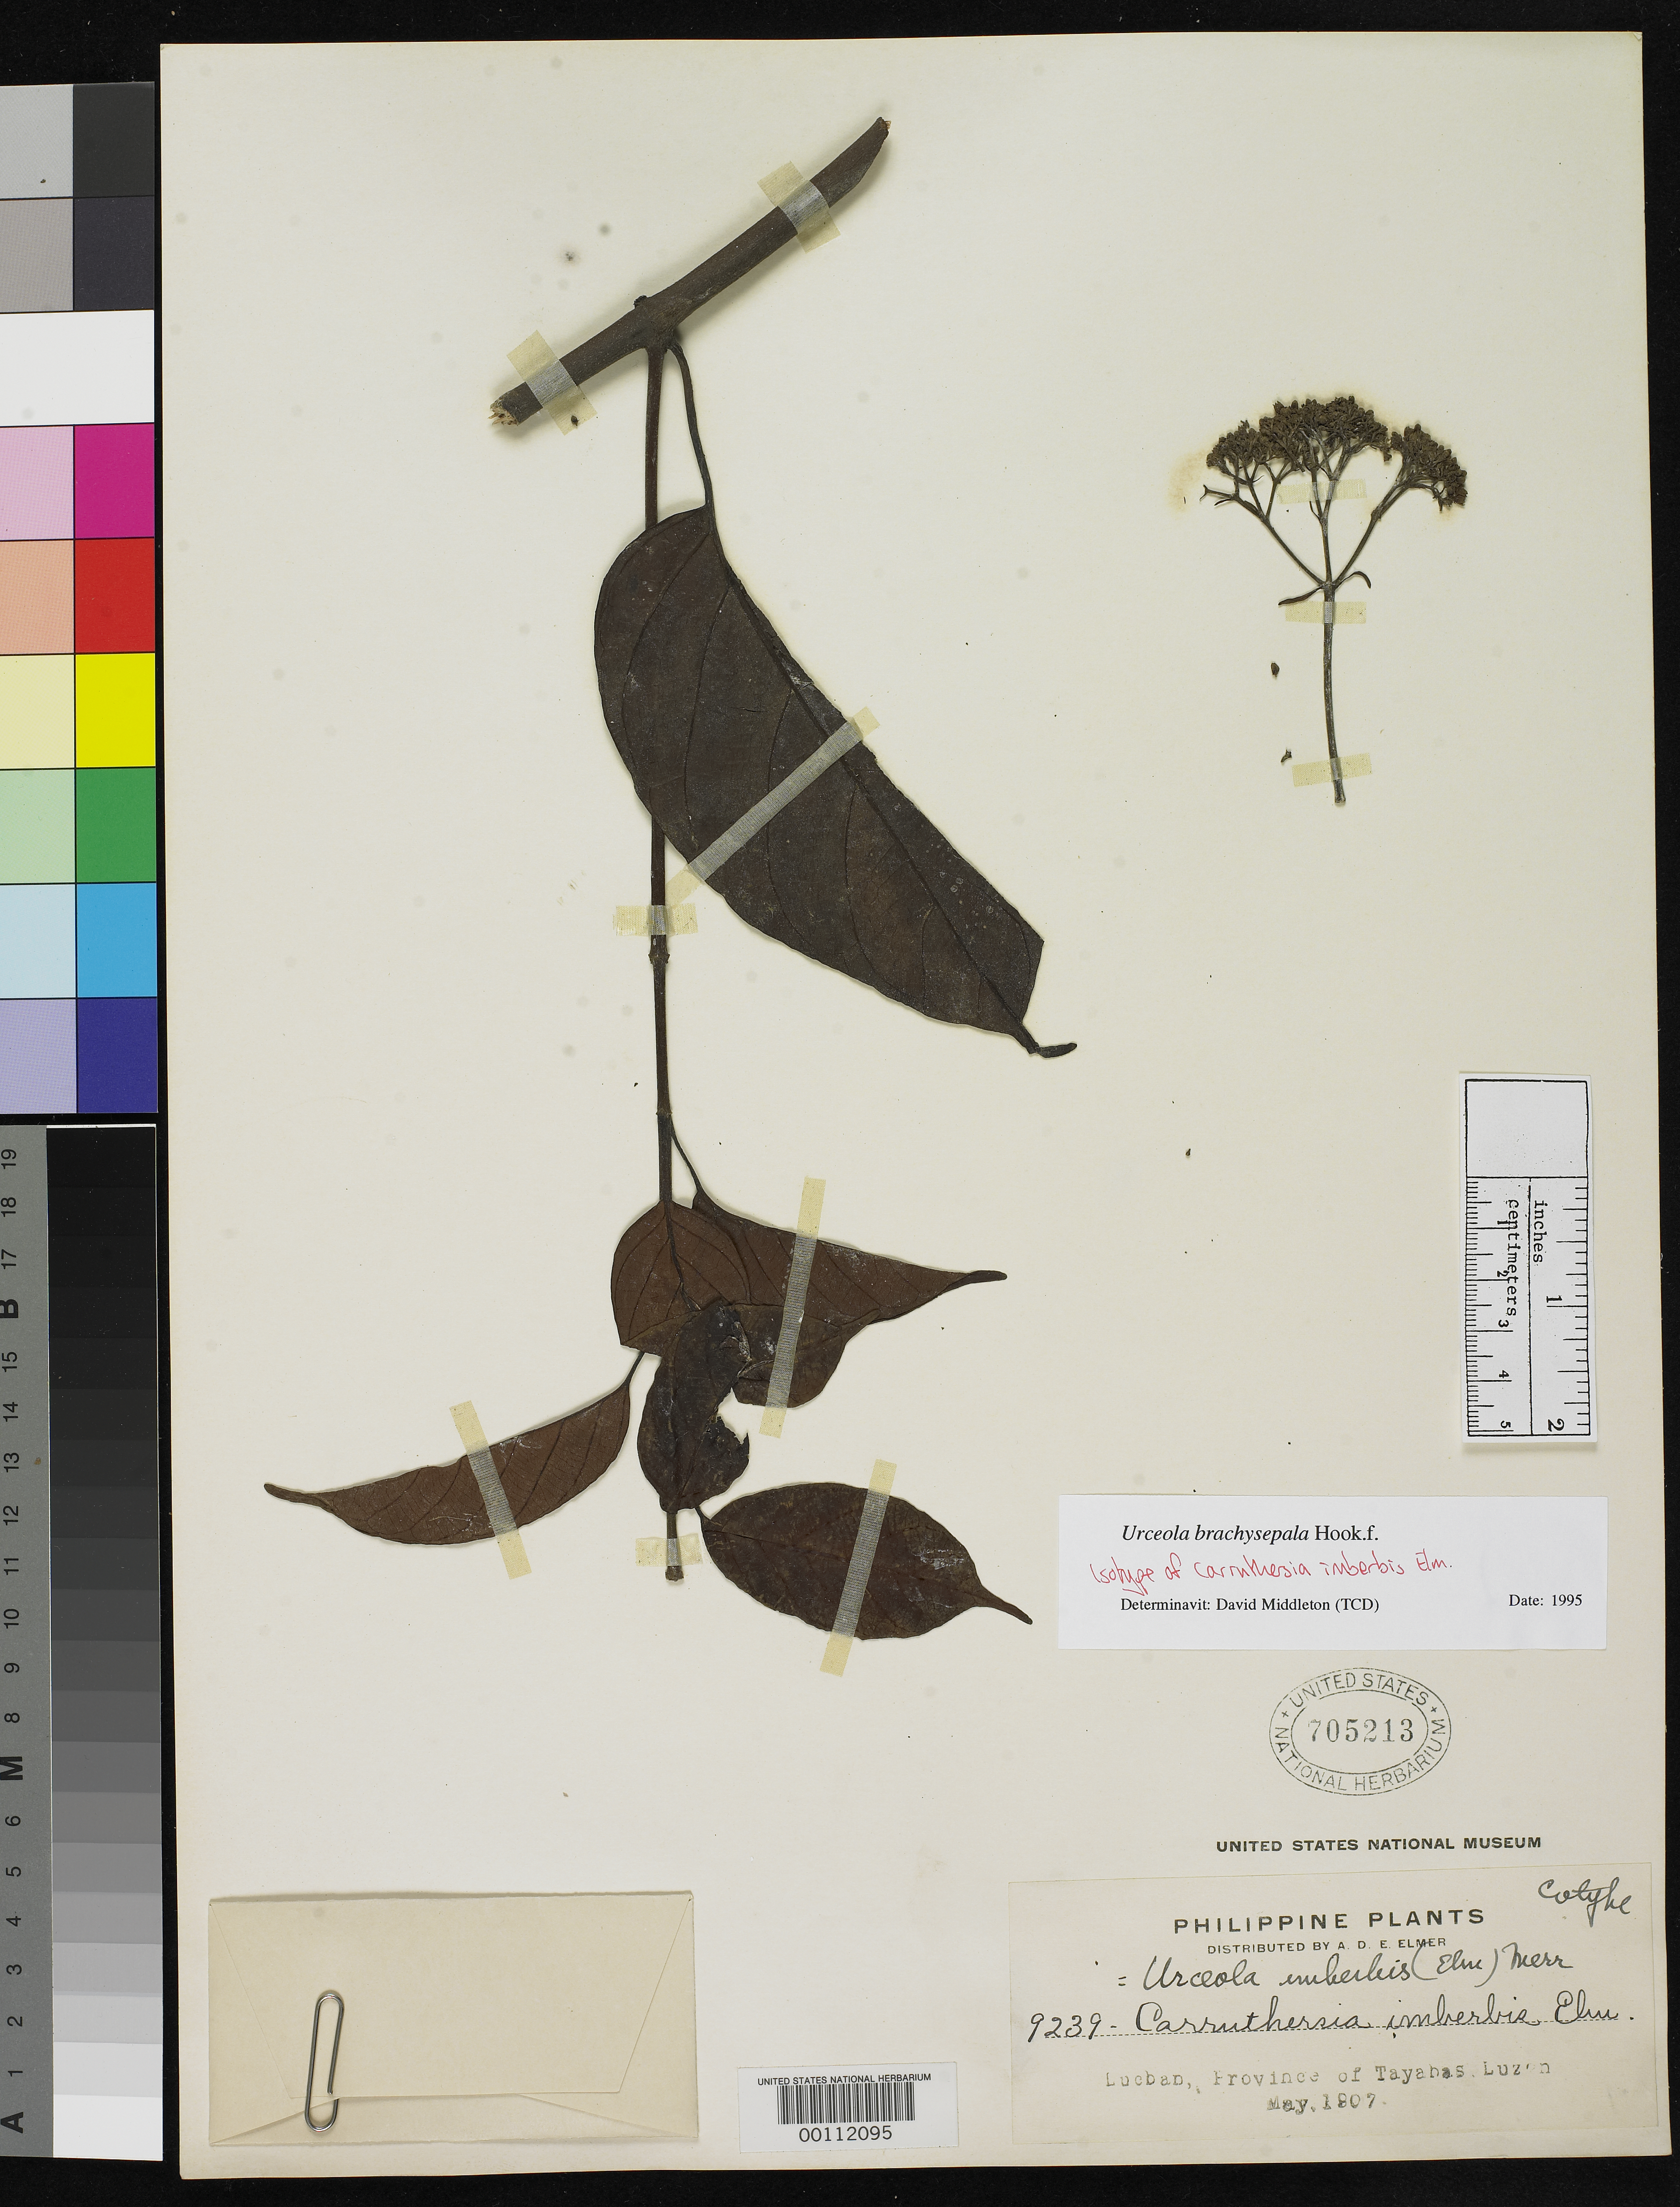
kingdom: Plantae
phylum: Tracheophyta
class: Magnoliopsida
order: Gentianales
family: Apocynaceae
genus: Carruthersia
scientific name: Carruthersia imberbis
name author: Elmer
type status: Isotype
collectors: A. D. E. Elmer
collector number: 9239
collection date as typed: May 1907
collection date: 1907-05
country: Philippines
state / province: Calabarzon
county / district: Quezon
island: Luzon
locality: Lucban, Province of Tayabas, Luzon.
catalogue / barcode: US 705213